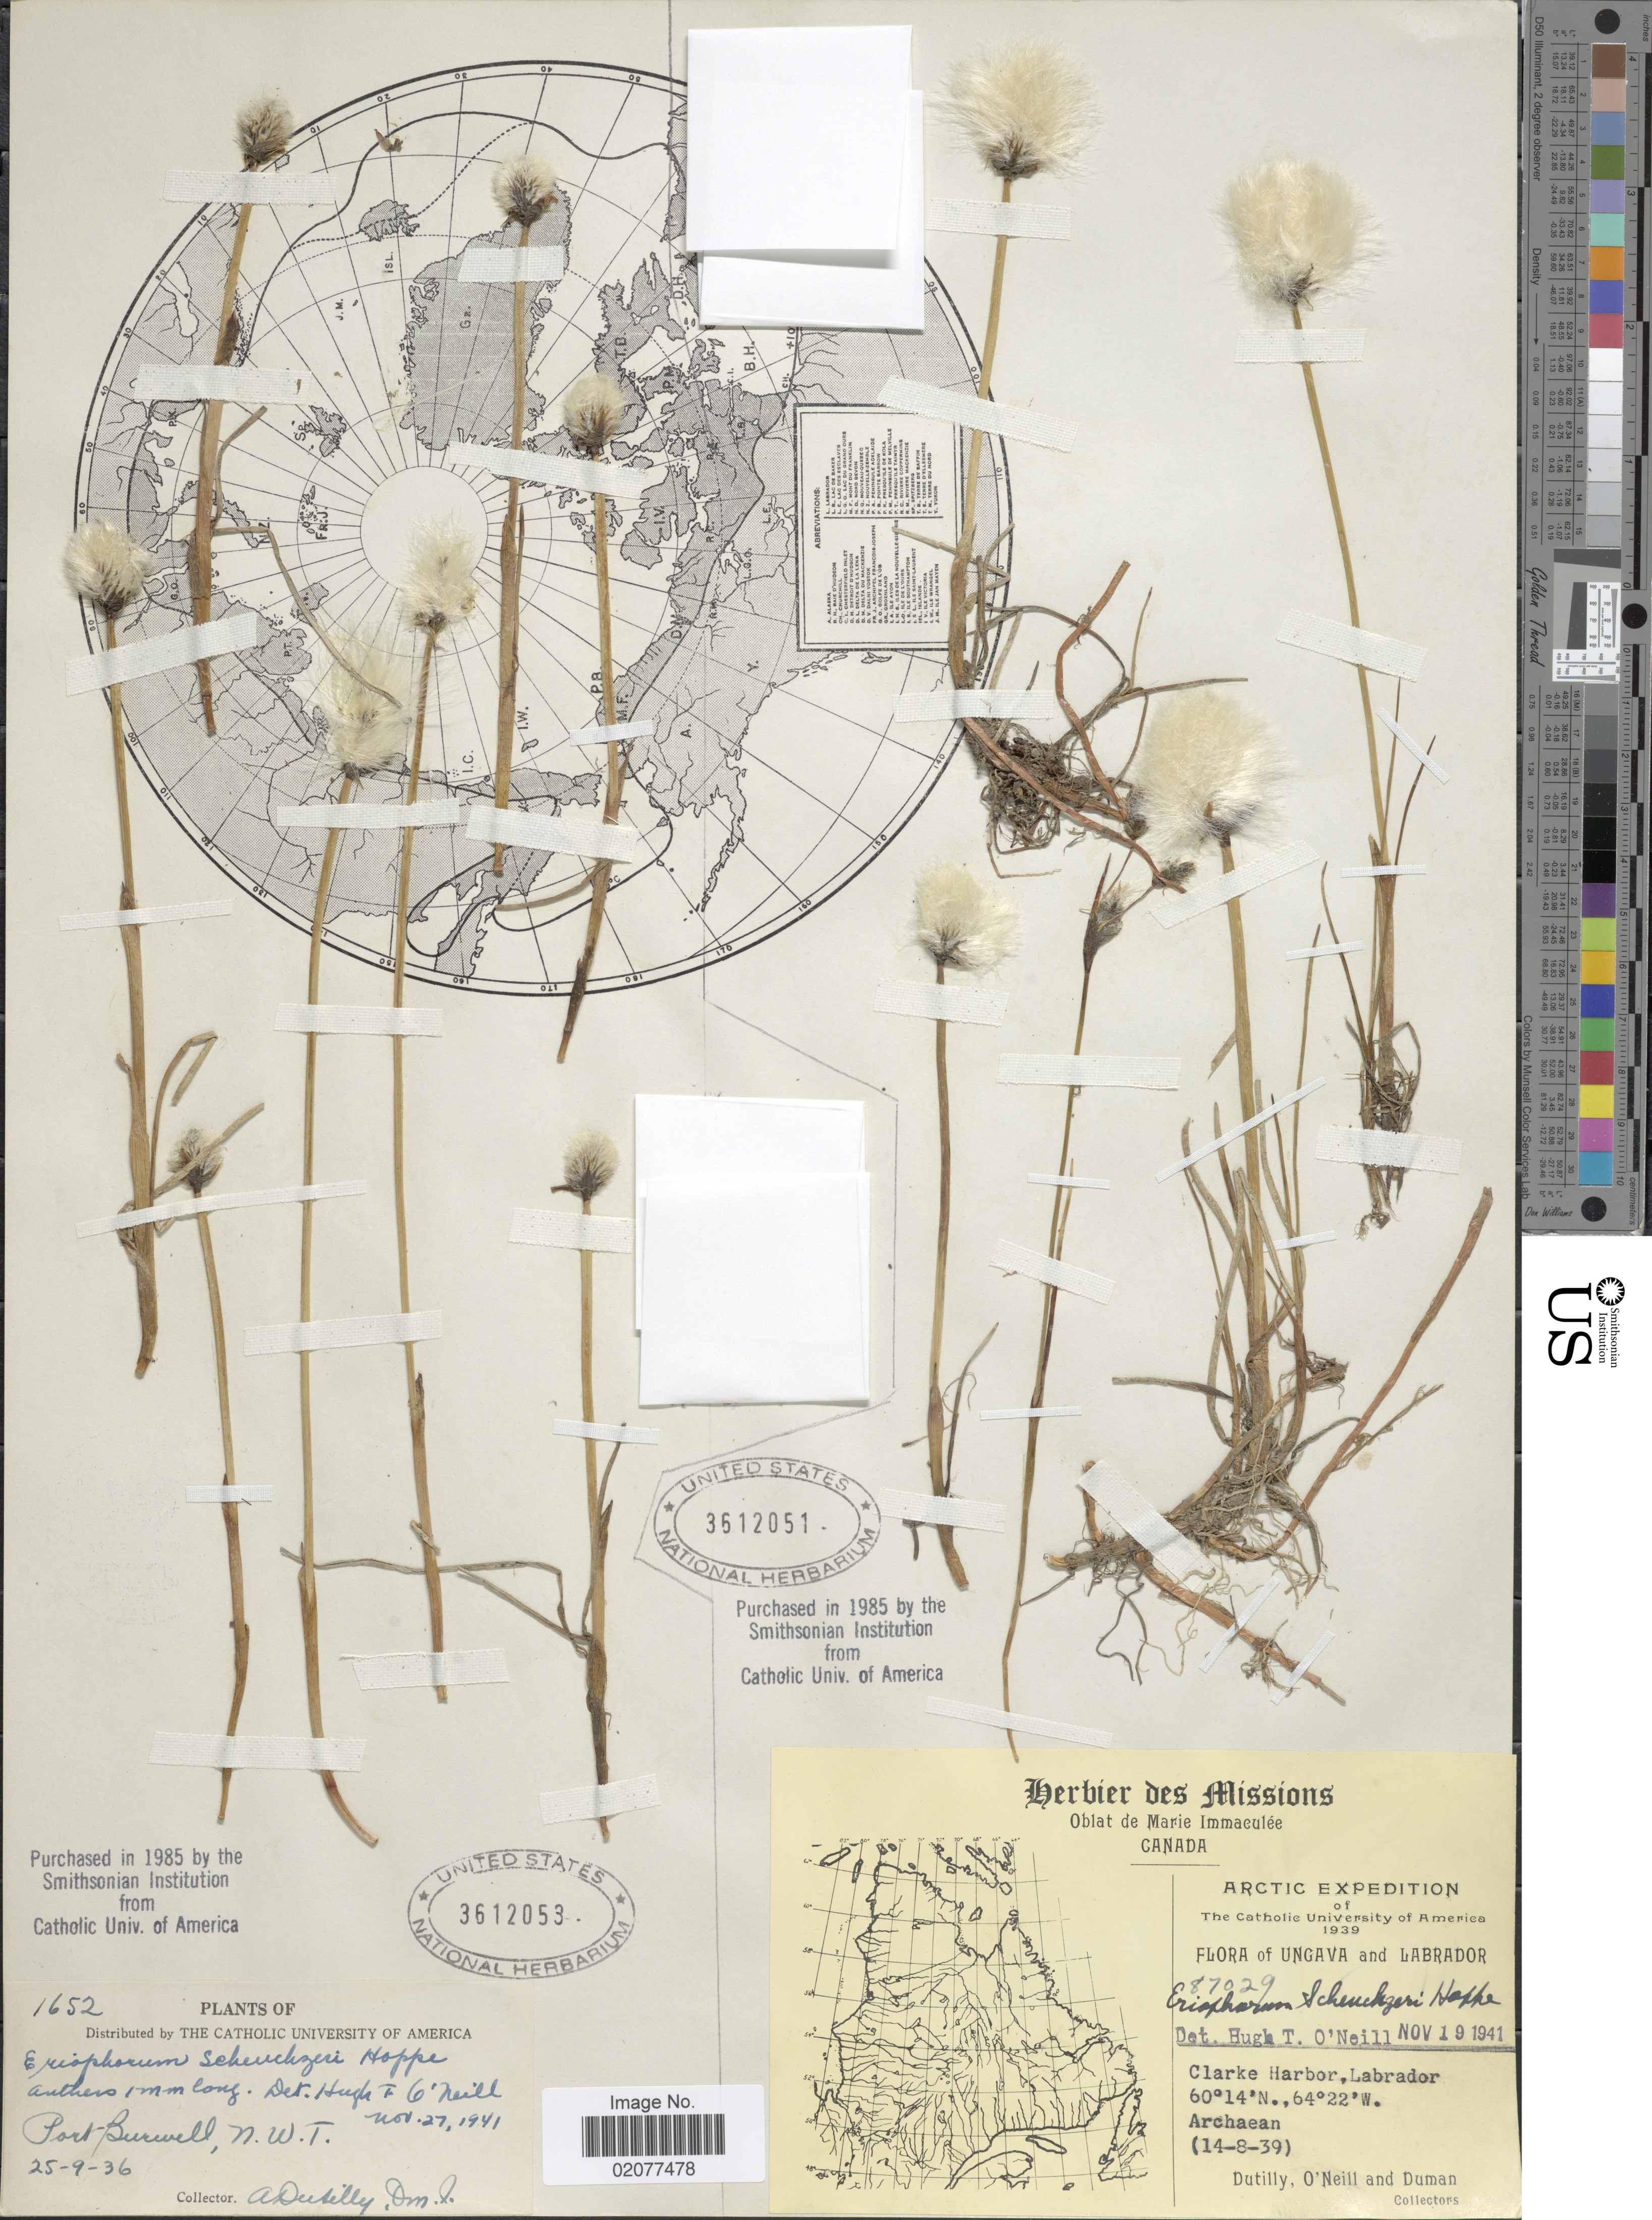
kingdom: Plantae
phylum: Tracheophyta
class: Liliopsida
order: Poales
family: Cyperaceae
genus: Eriophorum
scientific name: Eriophorum scheuchzeri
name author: Hoppe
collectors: -. Dutilly, O' Neill & -. Duman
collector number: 87029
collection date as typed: Transcribed d/m/y: 14/8/39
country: Canada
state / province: Newfoundland and Labrador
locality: Ungava and Labrador. Clarke Harbor, Labrador.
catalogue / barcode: US 3612051-2